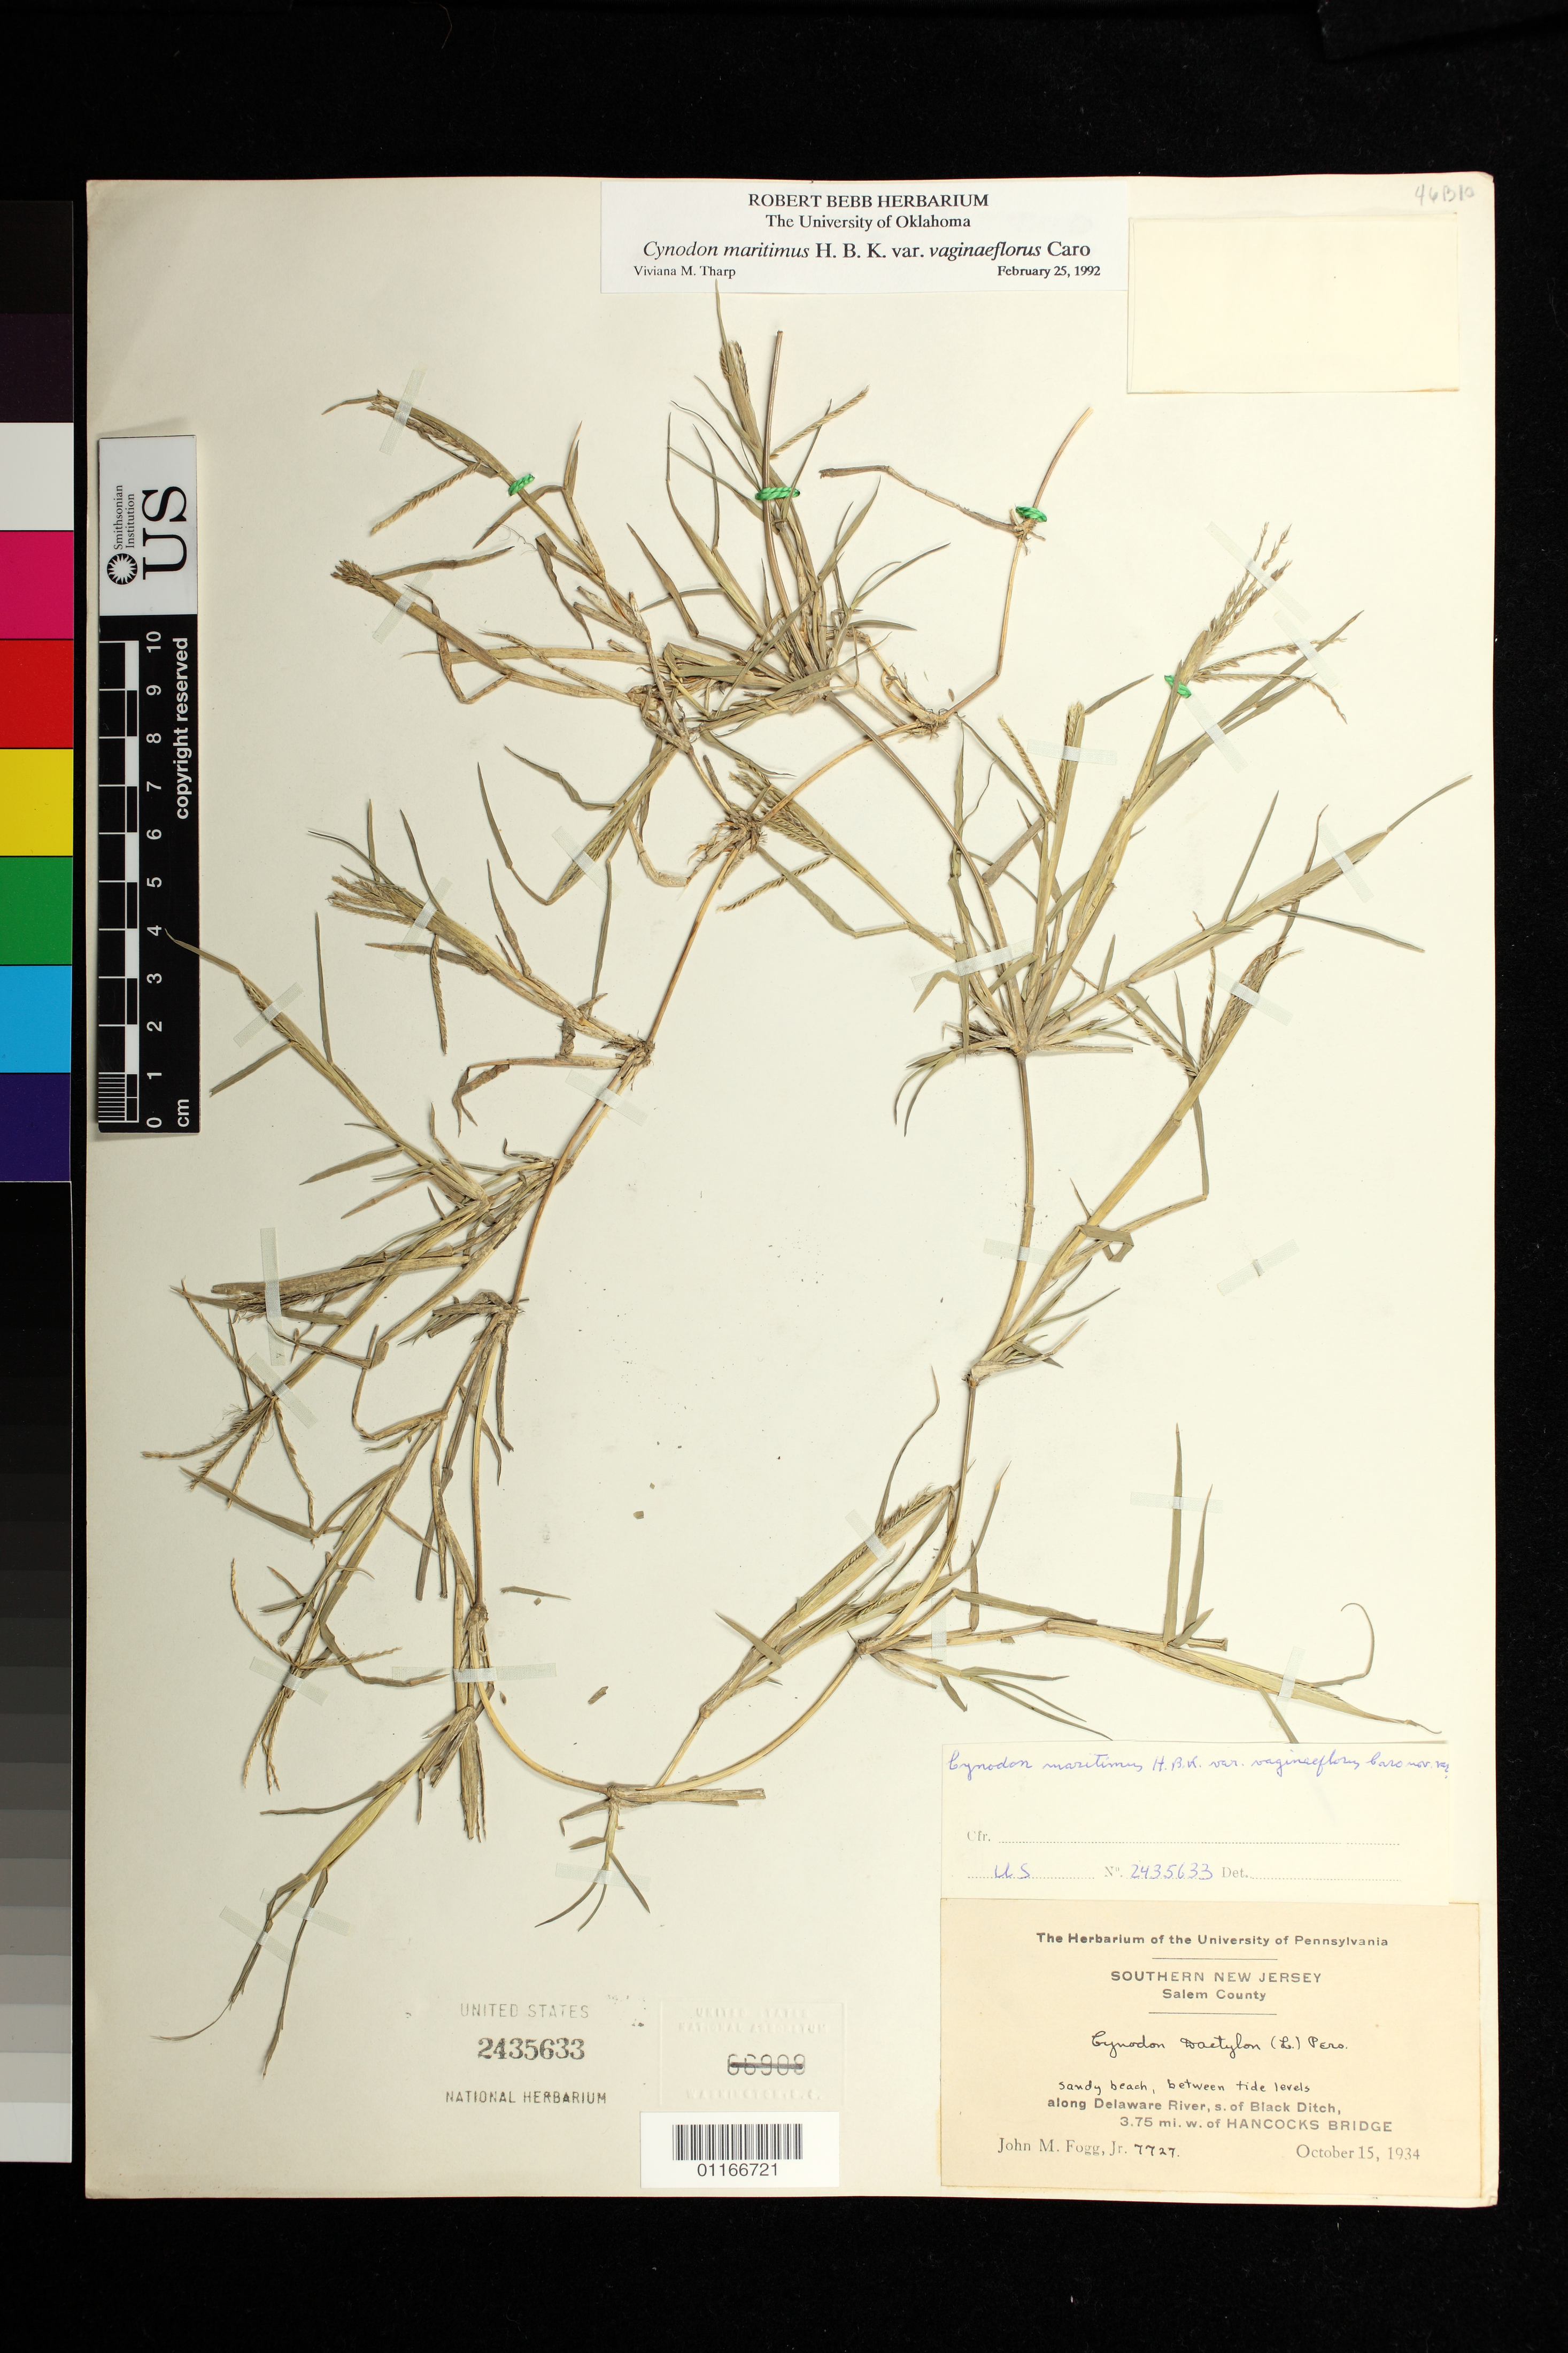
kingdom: Plantae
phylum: Tracheophyta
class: Liliopsida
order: Poales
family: Poaceae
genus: Cynodon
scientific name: Cynodon maritimus var. vaginaeflorus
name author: Caro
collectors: J. Fogg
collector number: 7727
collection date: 1934-10-15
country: United States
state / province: New Jersey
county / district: Salem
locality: Along Delaware River, S of Black Ditch, 3.75 miles W of Hancocks Bridge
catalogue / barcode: US 2435633